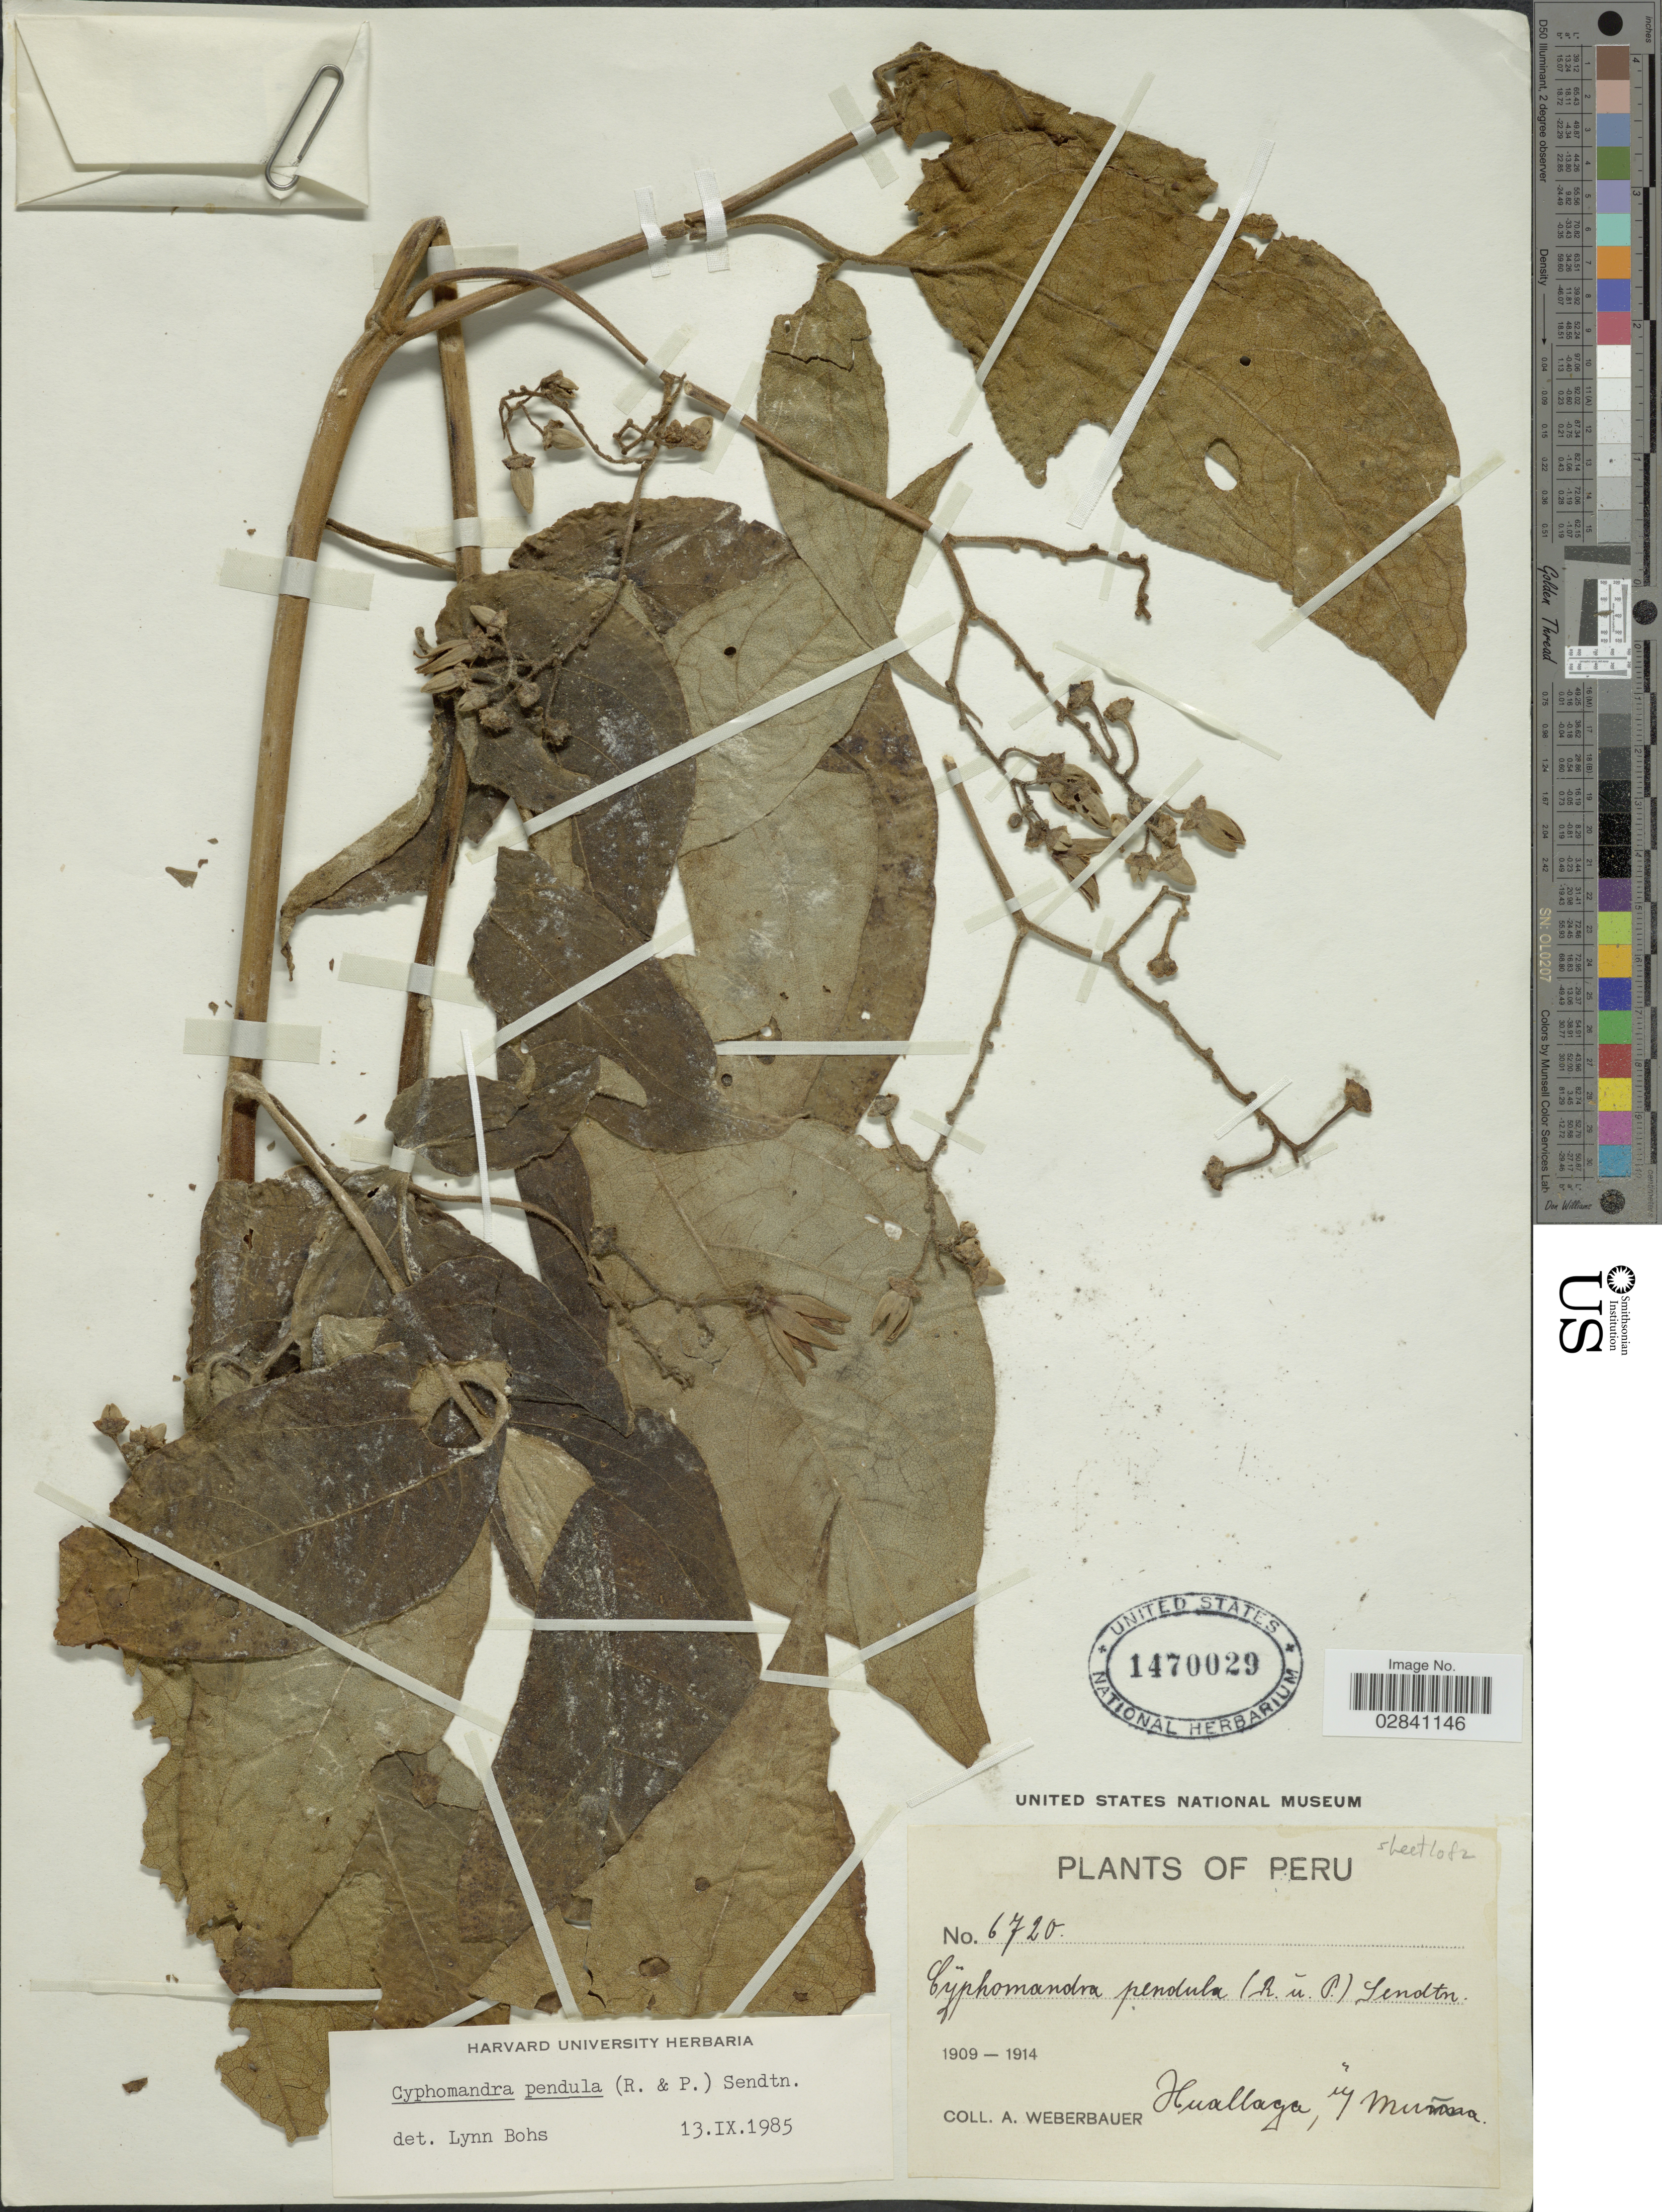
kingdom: Plantae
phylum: Tracheophyta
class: Magnoliopsida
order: Solanales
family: Solanaceae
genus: Cyphomandra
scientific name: Cyphomandra pendula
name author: (Ruiz & Pav.) Sendtn.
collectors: A. Weberbauer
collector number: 6720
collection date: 1909/1914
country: Peru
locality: Huallaga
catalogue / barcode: US 1470029